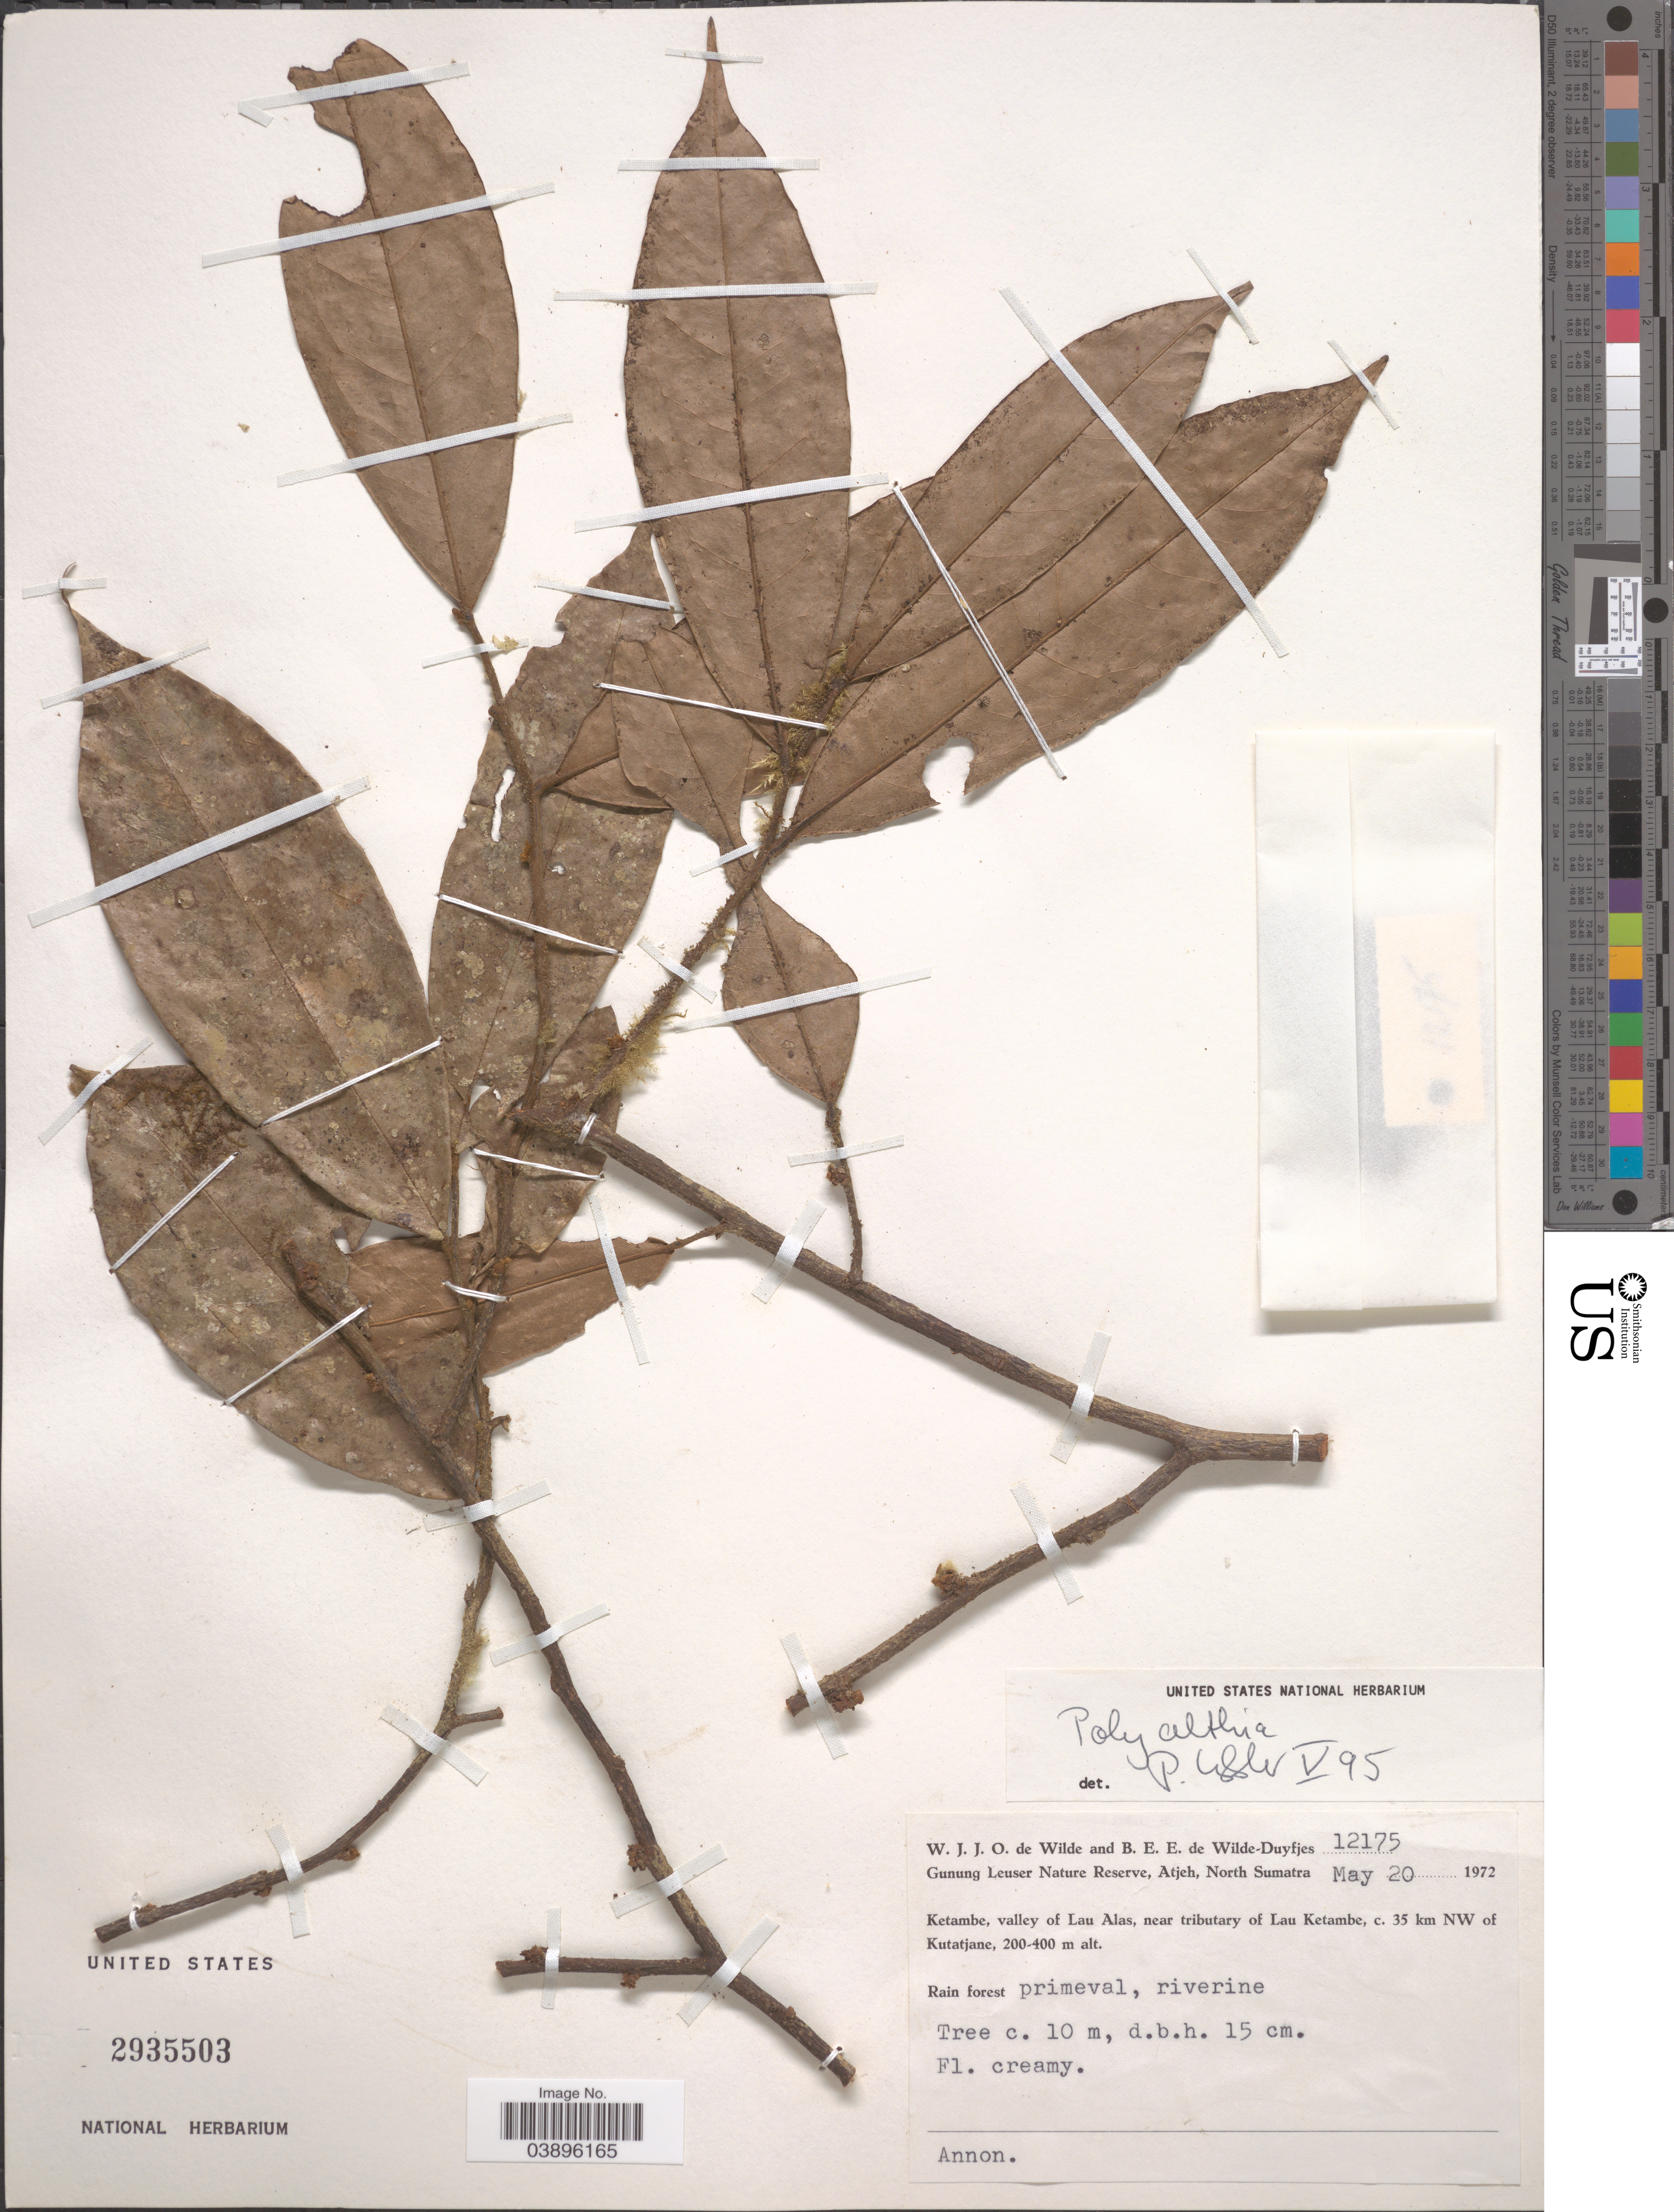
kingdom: Plantae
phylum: Tracheophyta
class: Magnoliopsida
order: Magnoliales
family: Annonaceae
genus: Polyalthia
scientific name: Polyalthia sp.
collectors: W. J. de Wilde & B. E. de Wilde-Duyfjes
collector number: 12175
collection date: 1972-05-20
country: Indonesia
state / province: Sumatra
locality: Gunung Leuser Nature Reserve, Atjeh, North Sumatra. Ketambe, valley of Lau Alas, near tributary of Lau Ketambe, c. 35 km NW of Kutatjane.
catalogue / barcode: US 2935503